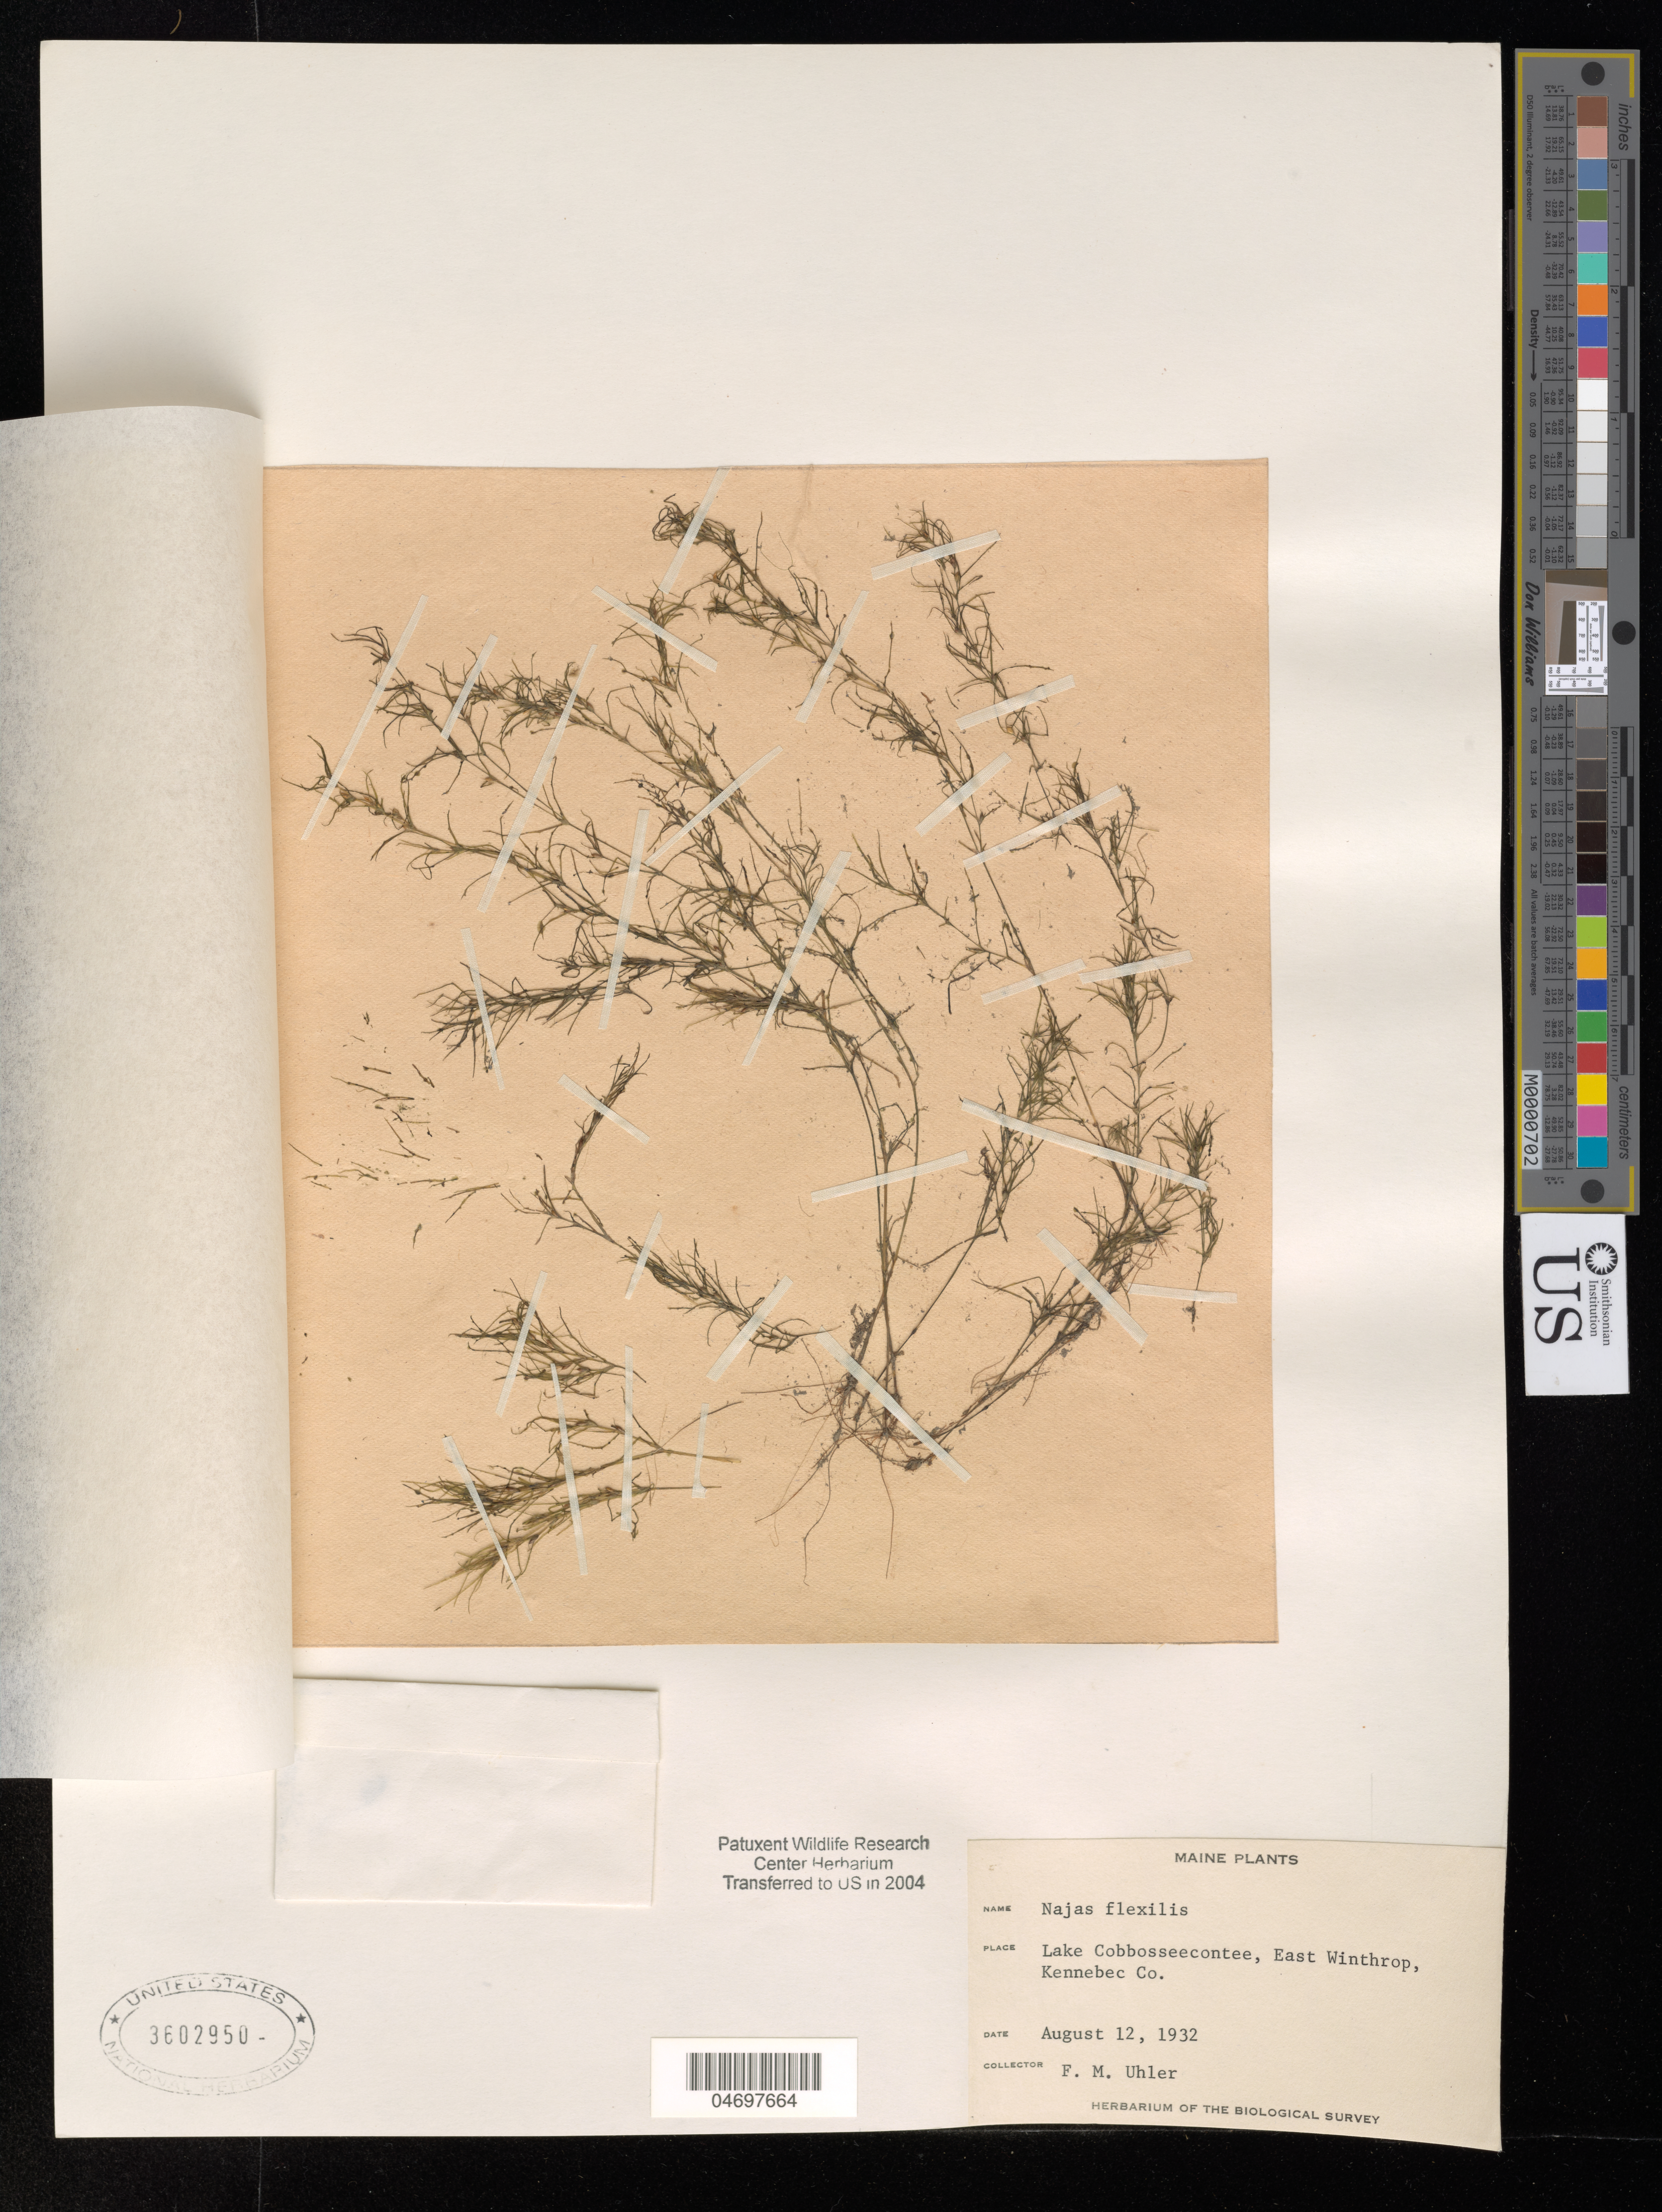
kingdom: Plantae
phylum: Tracheophyta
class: Liliopsida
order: Alismatales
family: Hydrocharitaceae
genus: Najas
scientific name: Najas flexilis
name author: (Willd.) Rostk. & Schmidt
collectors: F. M. Uhler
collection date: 1932-08-12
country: United States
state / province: Maine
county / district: Kennebec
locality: East Winthrop, Lake Cobbosseecontee.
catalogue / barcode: US 3602950